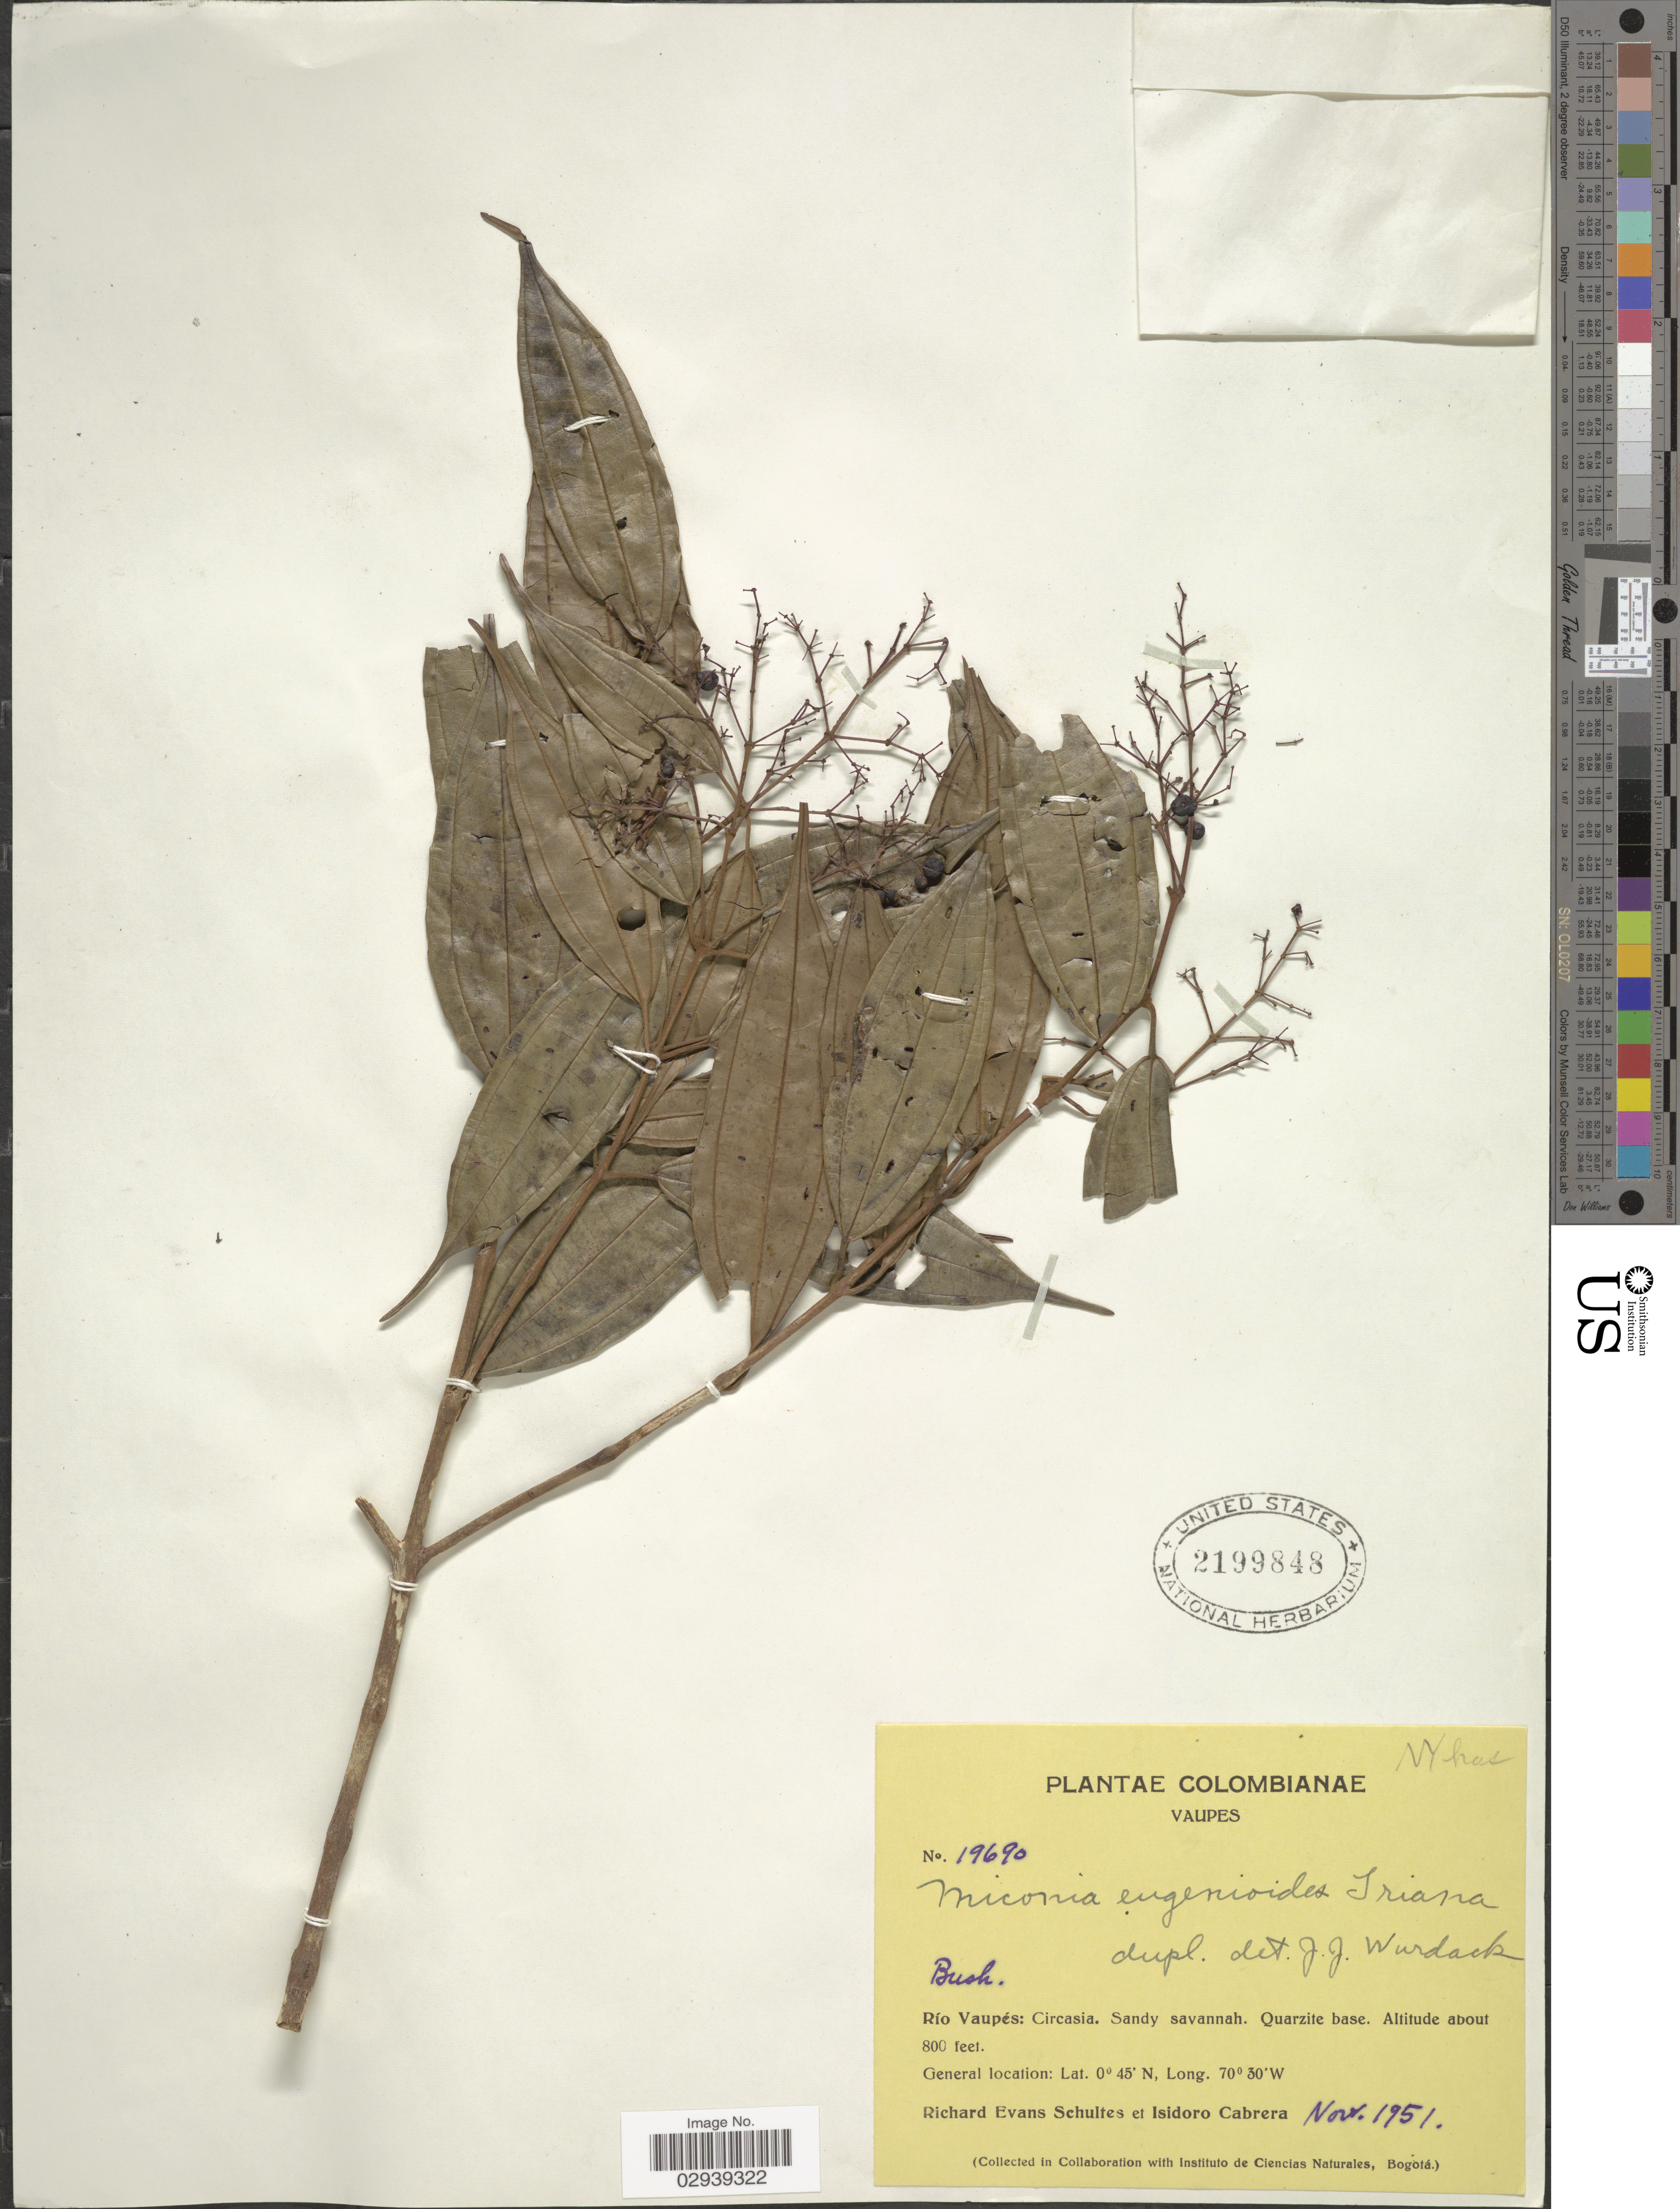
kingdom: Plantae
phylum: Tracheophyta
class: Magnoliopsida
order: Myrtales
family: Melastomataceae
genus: Miconia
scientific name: Miconia eugenioides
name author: Triana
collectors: R. E. Schultes & I. Cabrera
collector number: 19690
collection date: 1951-11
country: Colombia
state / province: Vaupés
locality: Eío Vaupés: Circasia.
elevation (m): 244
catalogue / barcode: US 2199848